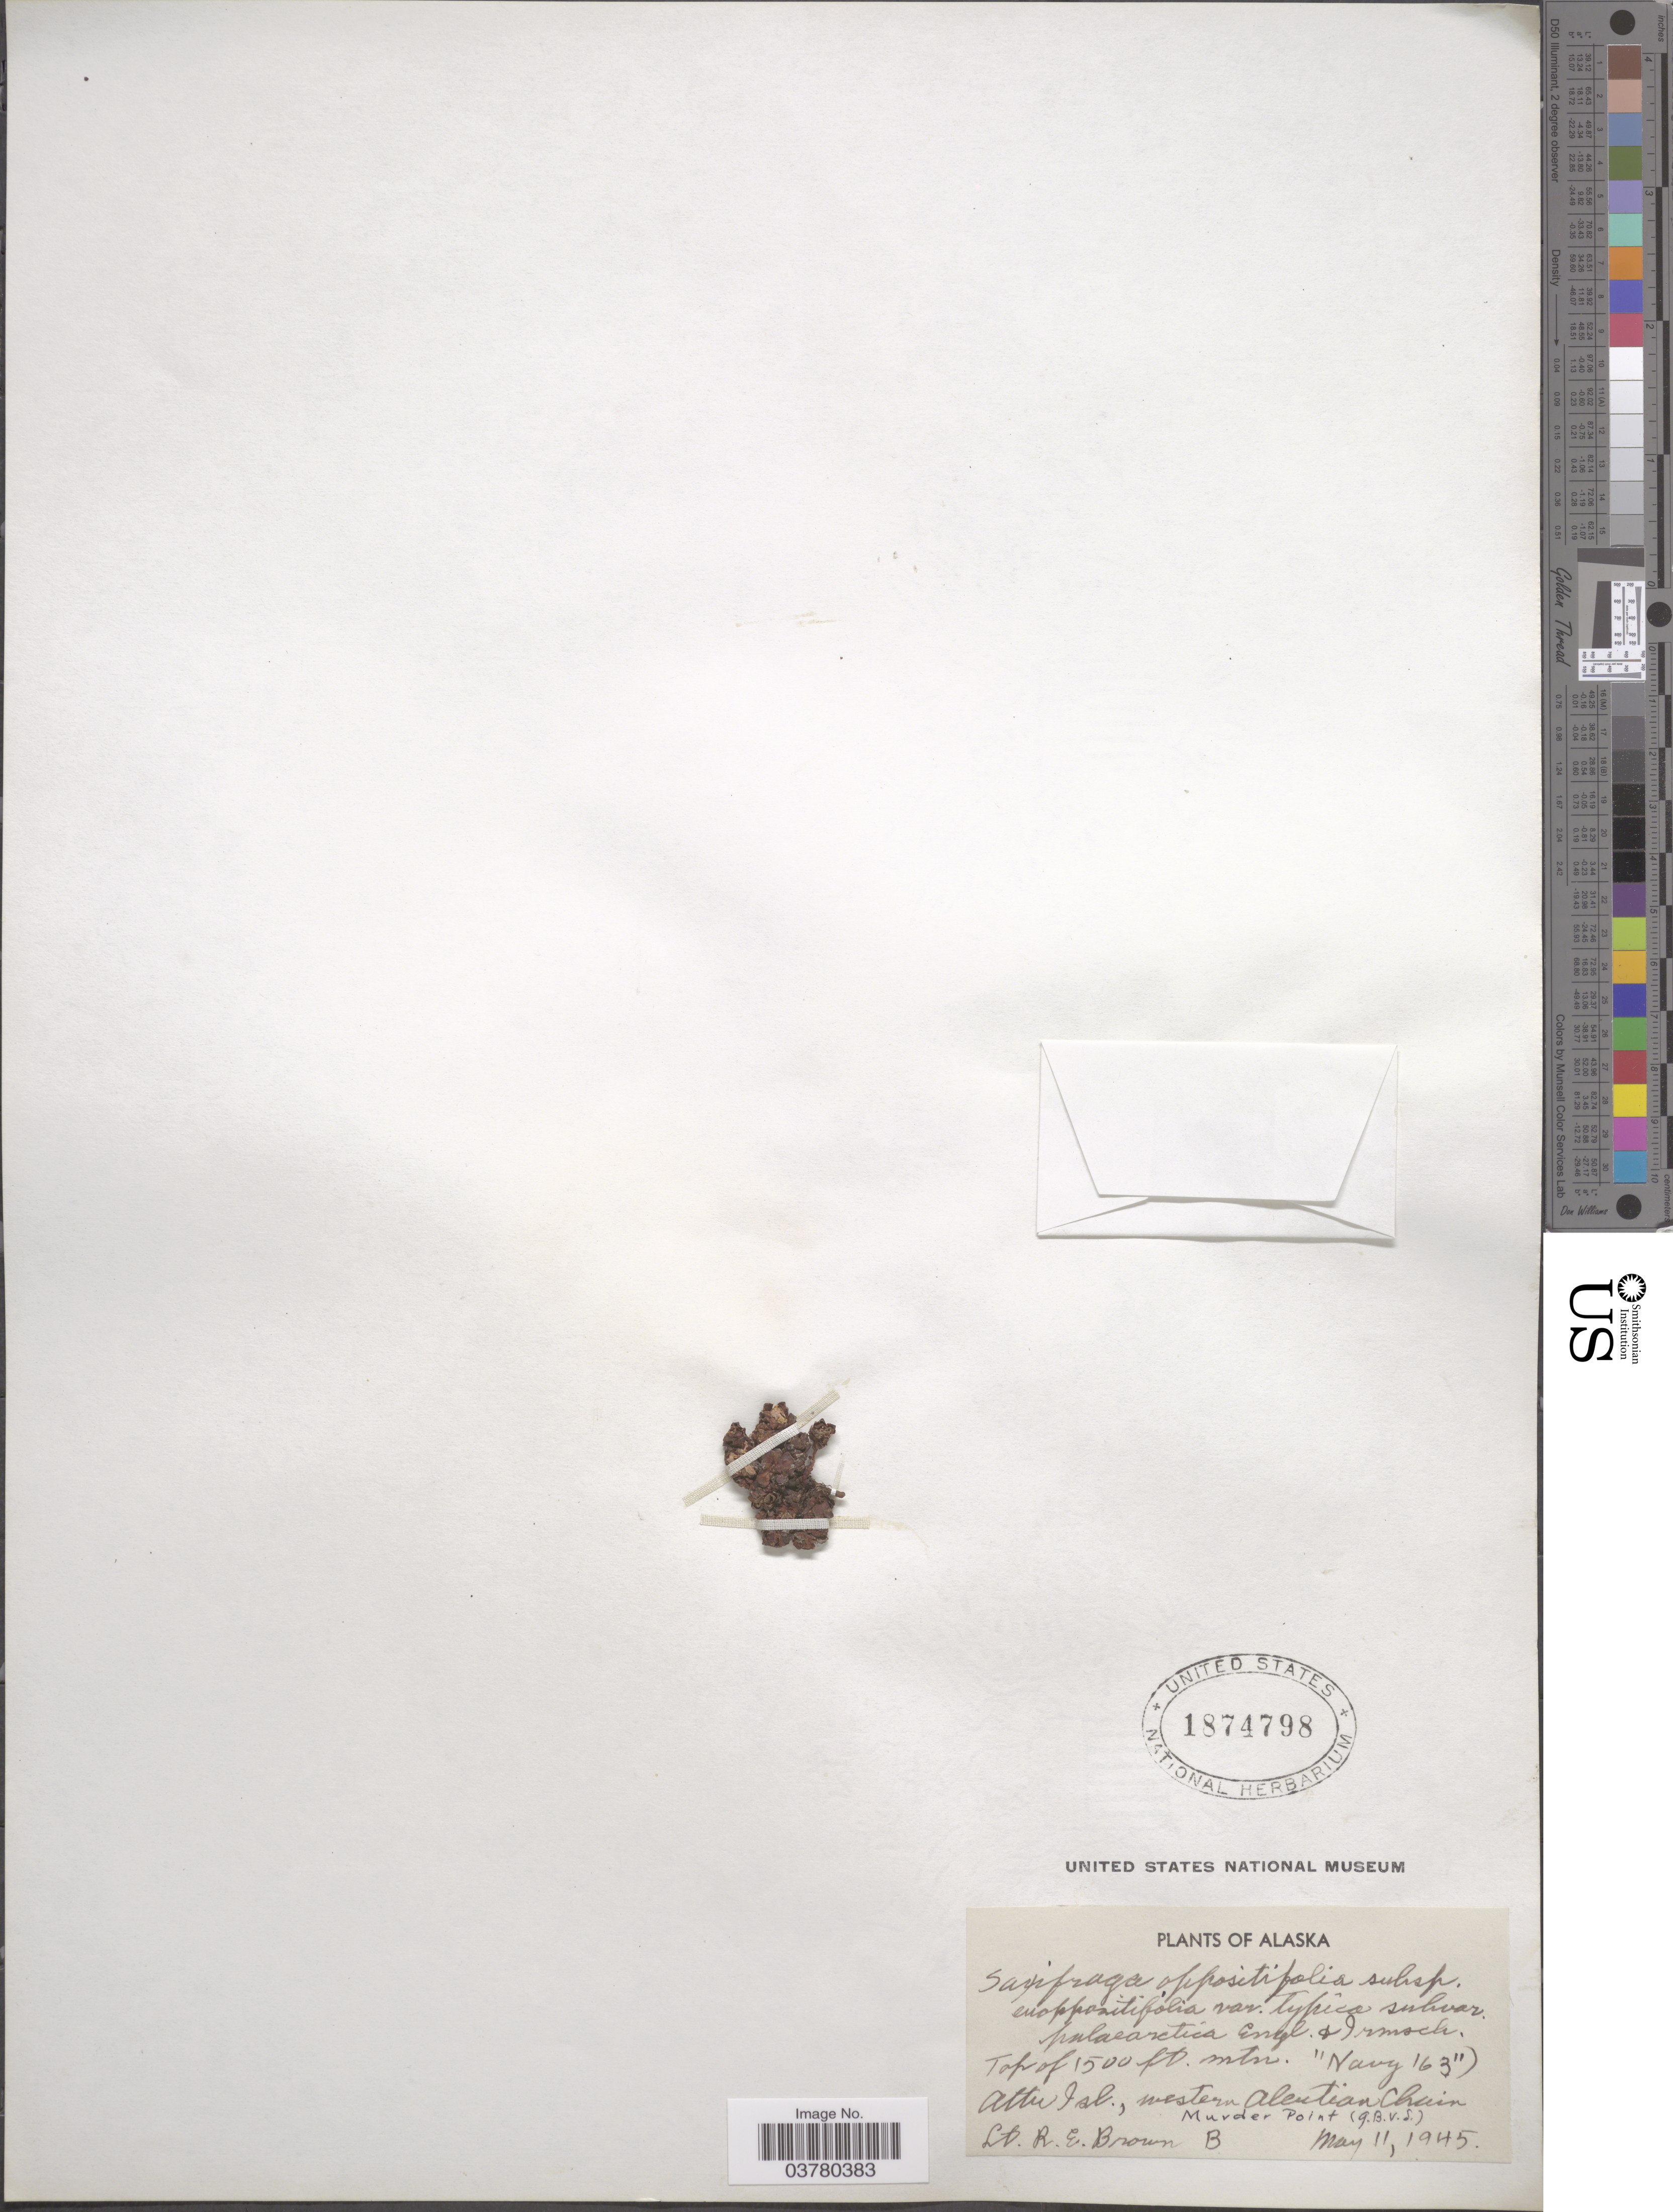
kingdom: Plantae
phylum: Tracheophyta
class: Magnoliopsida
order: Saxifragales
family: Saxifragaceae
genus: Saxifraga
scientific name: Saxifraga oppositifolia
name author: L.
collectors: R. Brown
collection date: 1945-05-11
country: United States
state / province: Alaska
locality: Attu Isl., western Aleutian Chain. Murder Point (G.B.V.S.).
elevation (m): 457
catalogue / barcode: US 1874798